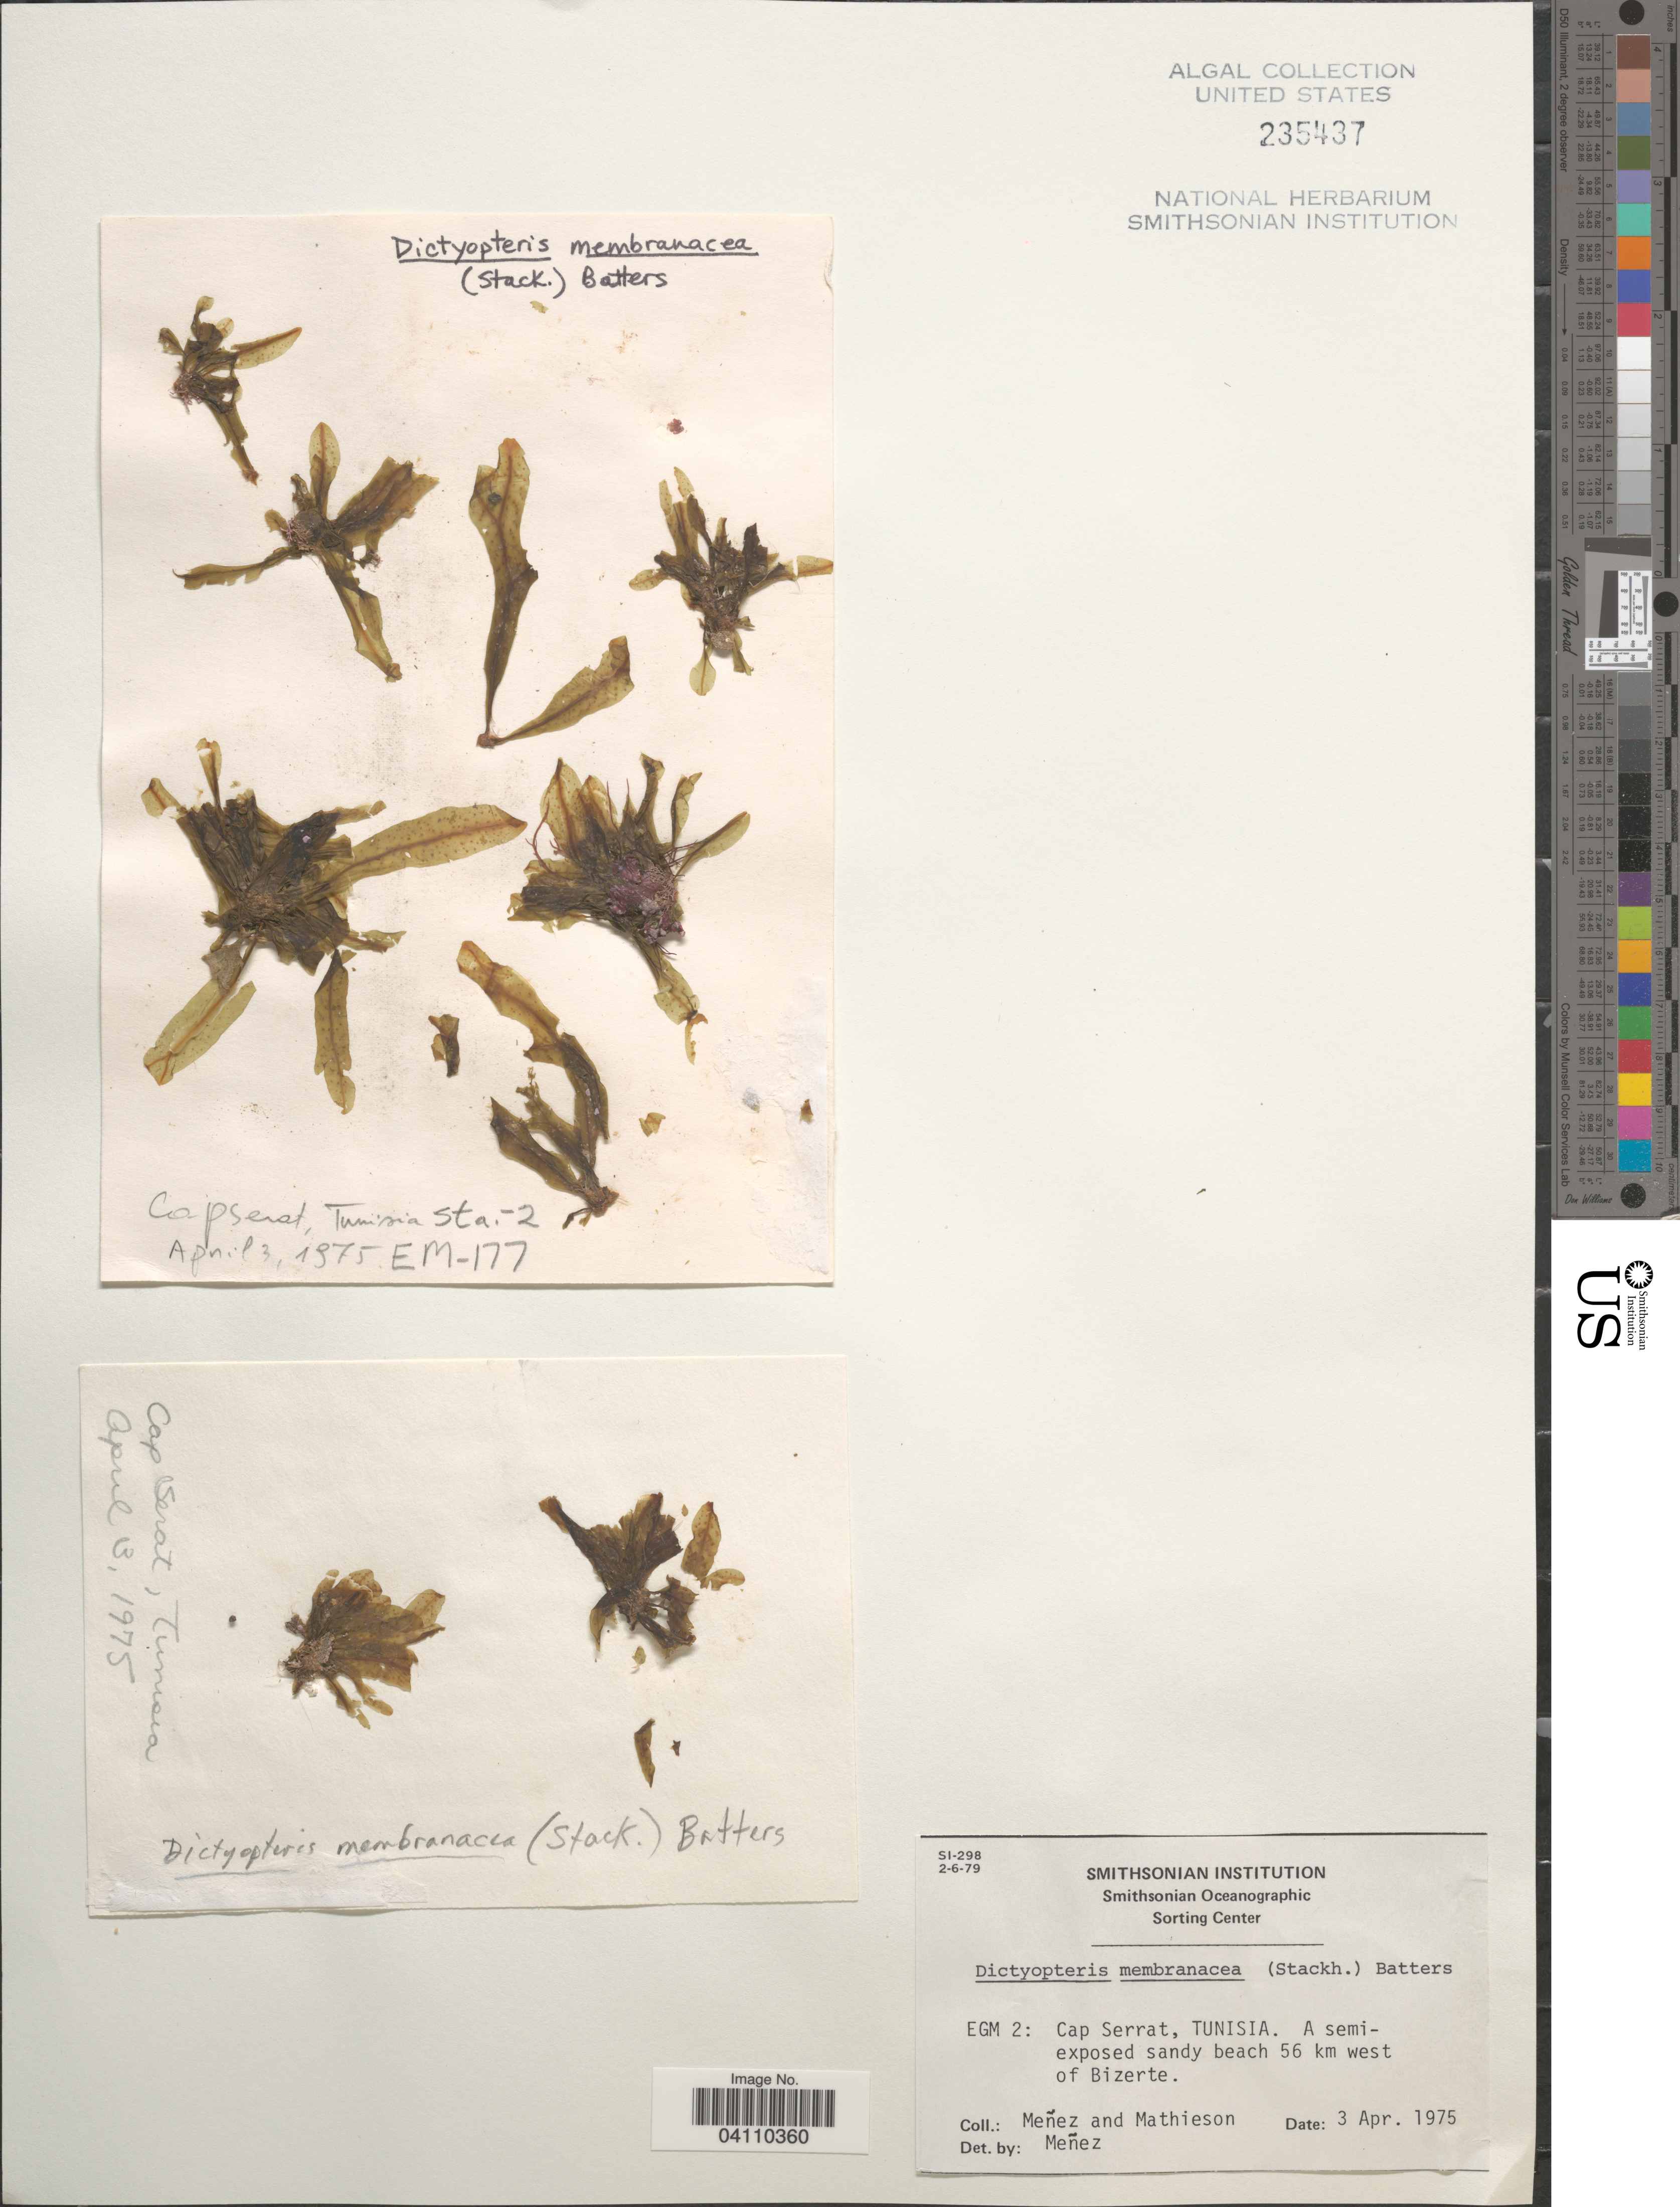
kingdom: Chromista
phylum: Ochrophyta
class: Phaeophyceae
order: Dictyotales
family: Dictyotaceae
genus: Dictyopteris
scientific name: Dictyopteris polypodioides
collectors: Menez & Mathieson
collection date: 1975-04-03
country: Tunisia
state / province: Bizerte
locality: EGM 2: Cap Serrat. Beach 56 km west of Bizerte.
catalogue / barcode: US 235437